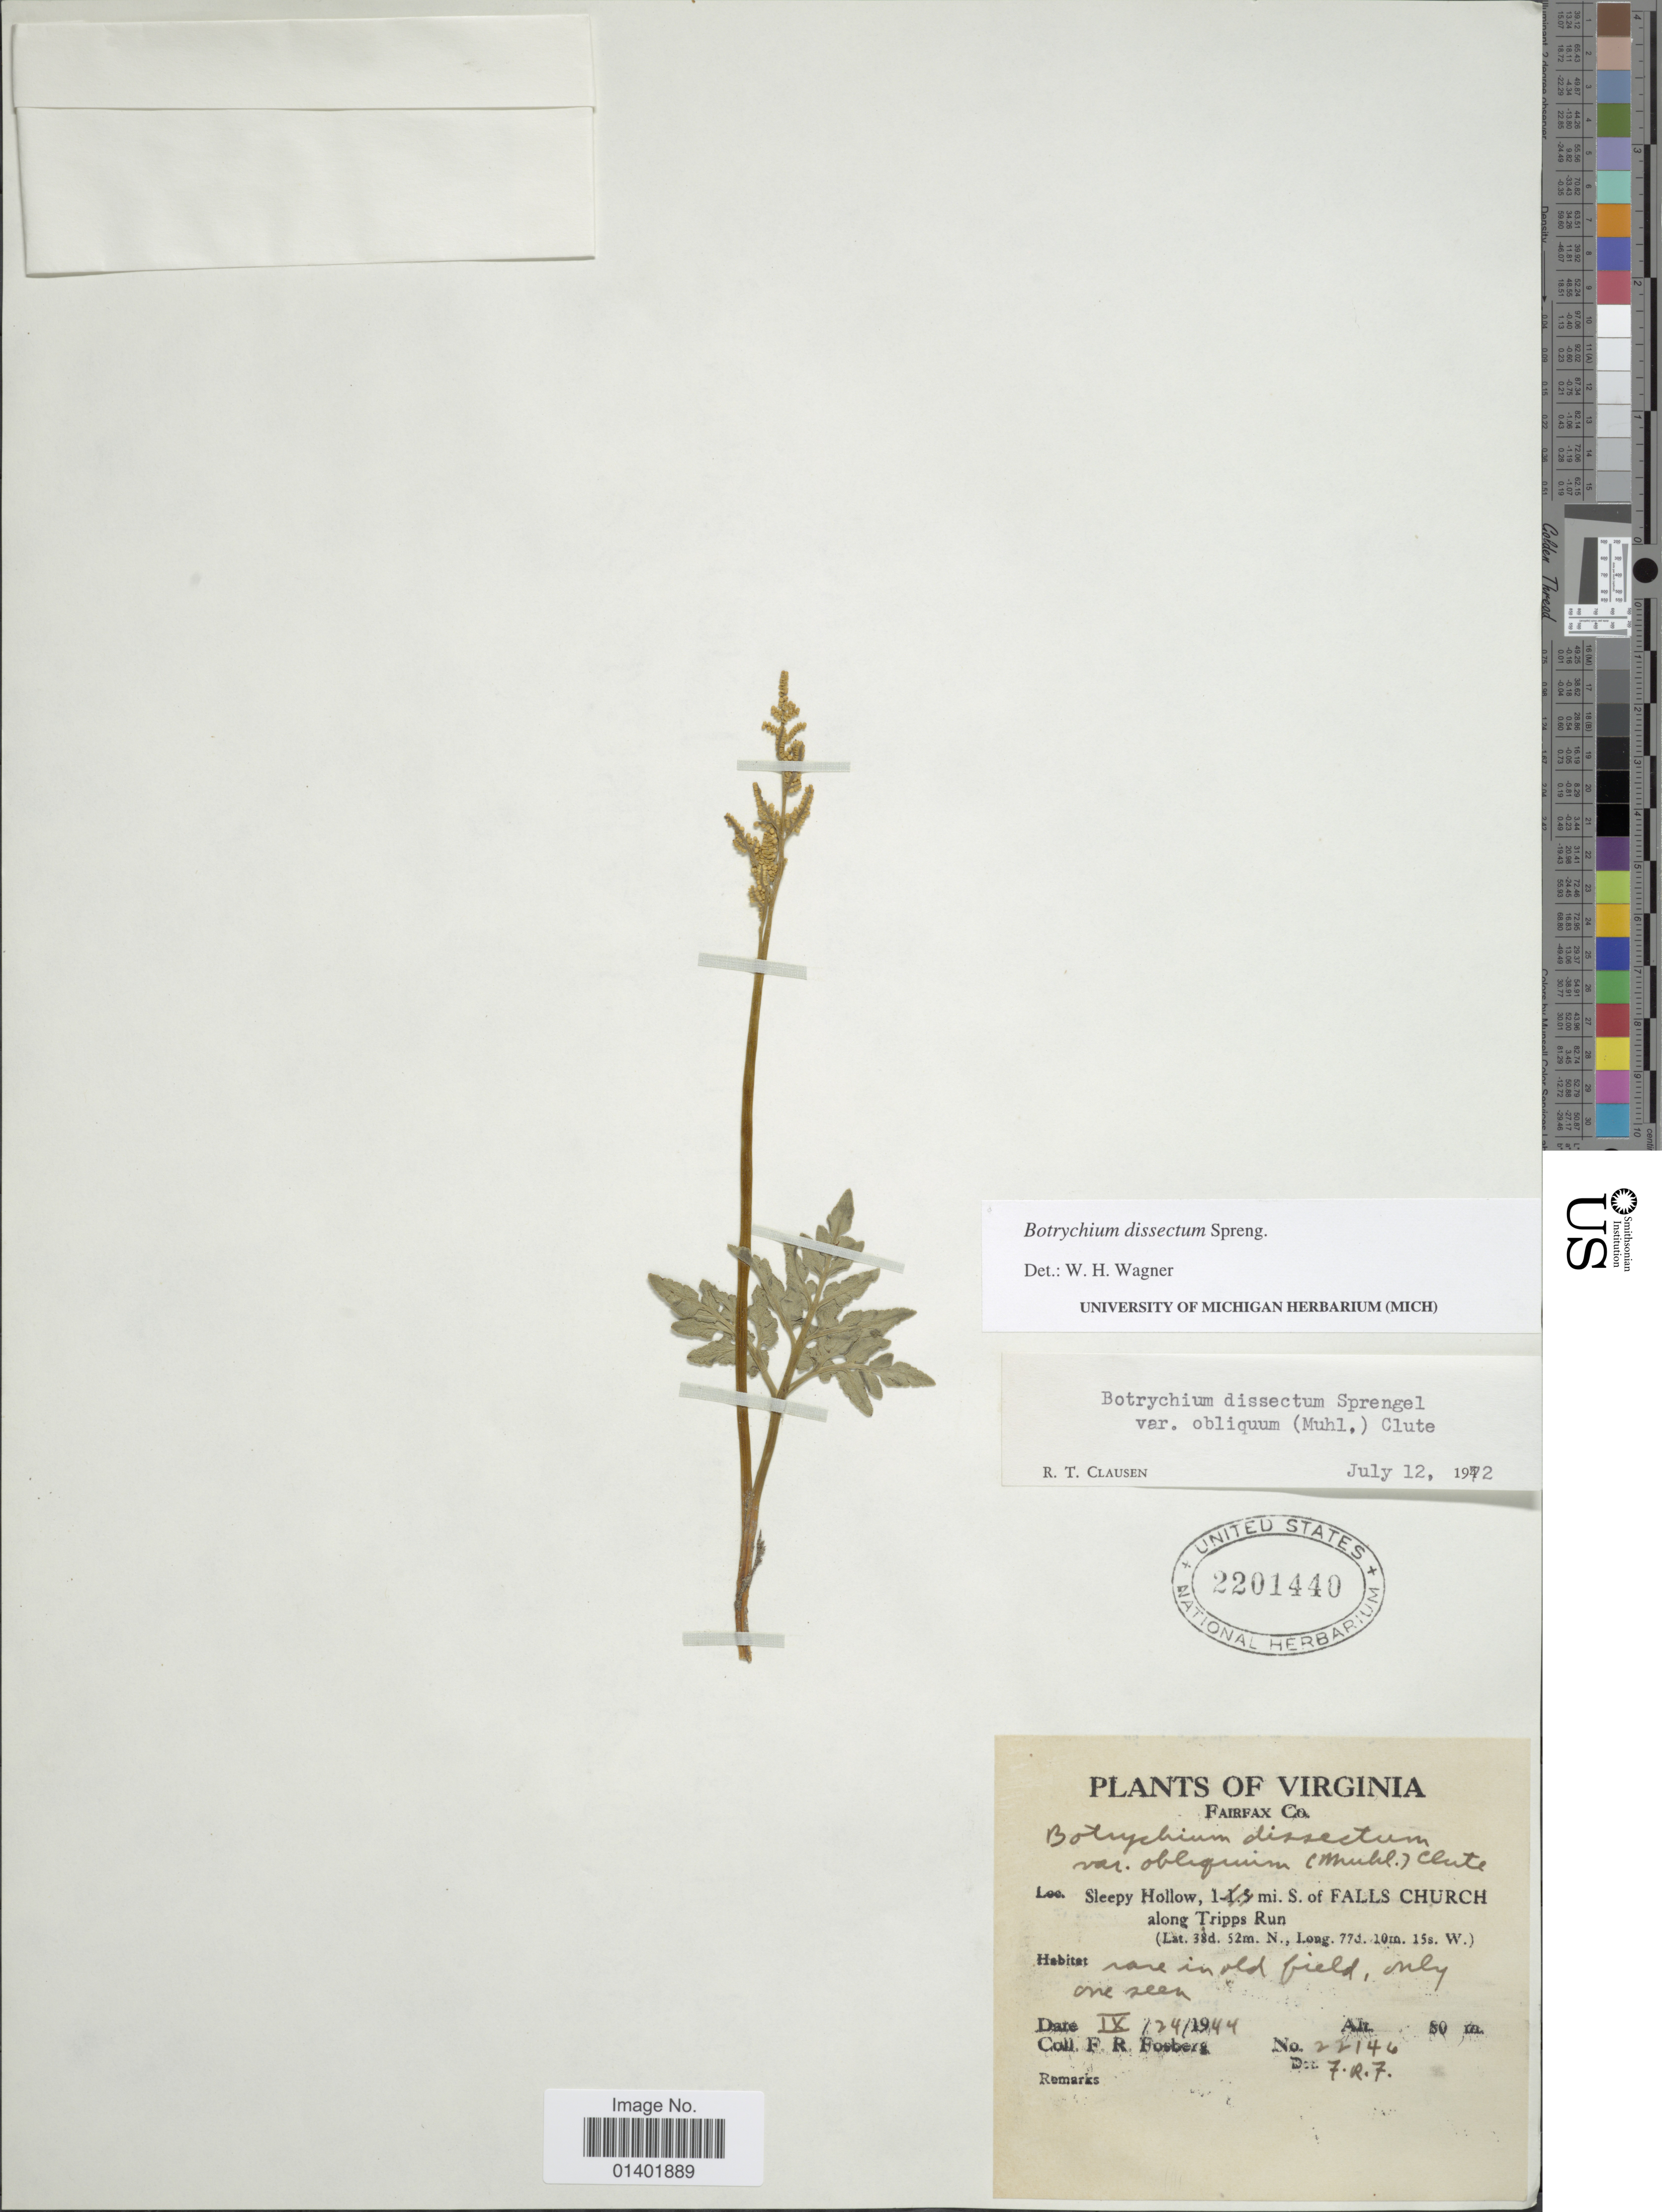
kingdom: Plantae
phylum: Tracheophyta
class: Polypodiopsida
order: Ophioglossales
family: Ophioglossaceae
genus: Botrychium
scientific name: Botrychium dissectum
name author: Spreng.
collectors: F. R. Fosberg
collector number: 22146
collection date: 1944-09-24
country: United States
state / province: Virginia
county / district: Fairfax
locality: Fairfax Co. , Sleepy Hollow, 1 mi. S of Falls Church along Tripps Run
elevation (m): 80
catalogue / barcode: US 2201440